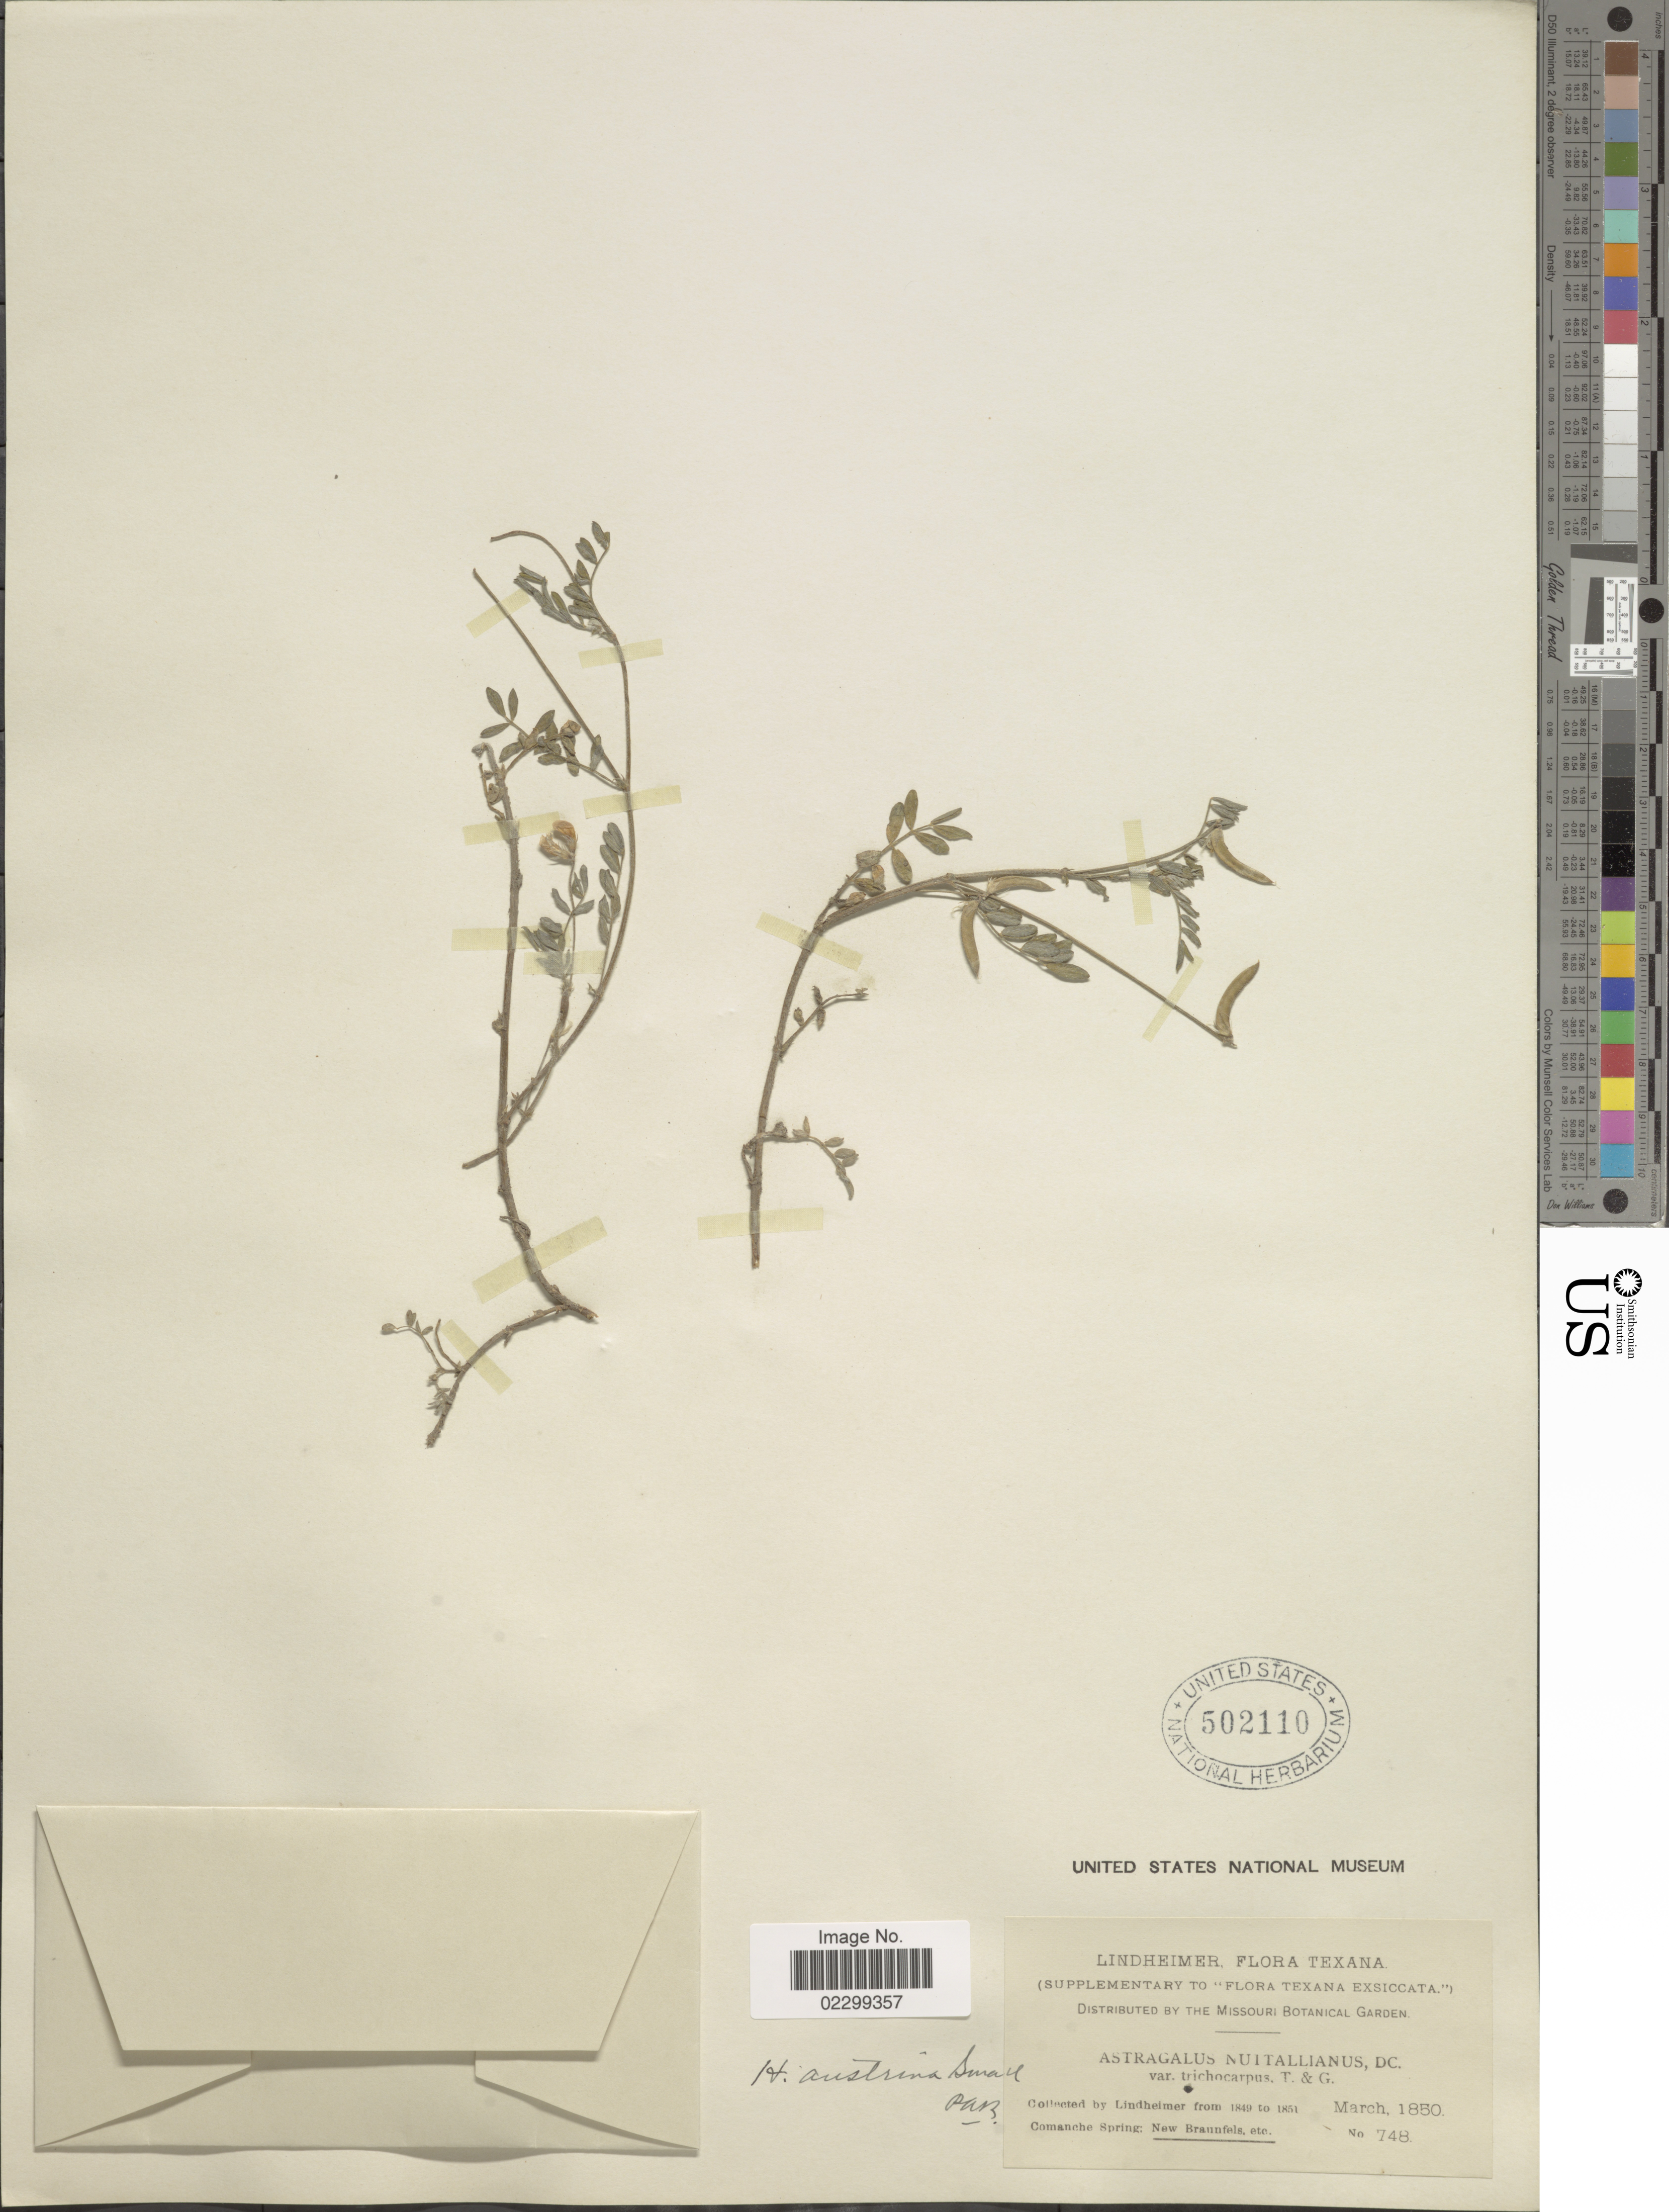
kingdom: Plantae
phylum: Tracheophyta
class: Magnoliopsida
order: Fabales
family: Fabaceae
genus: Astragalus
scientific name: Astragalus austrinus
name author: (Small) O.E. Schulz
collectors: F. J. Lindheimer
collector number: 748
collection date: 1850-03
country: United States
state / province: Texas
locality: Comanche Spring: New Braunfels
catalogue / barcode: US 502110